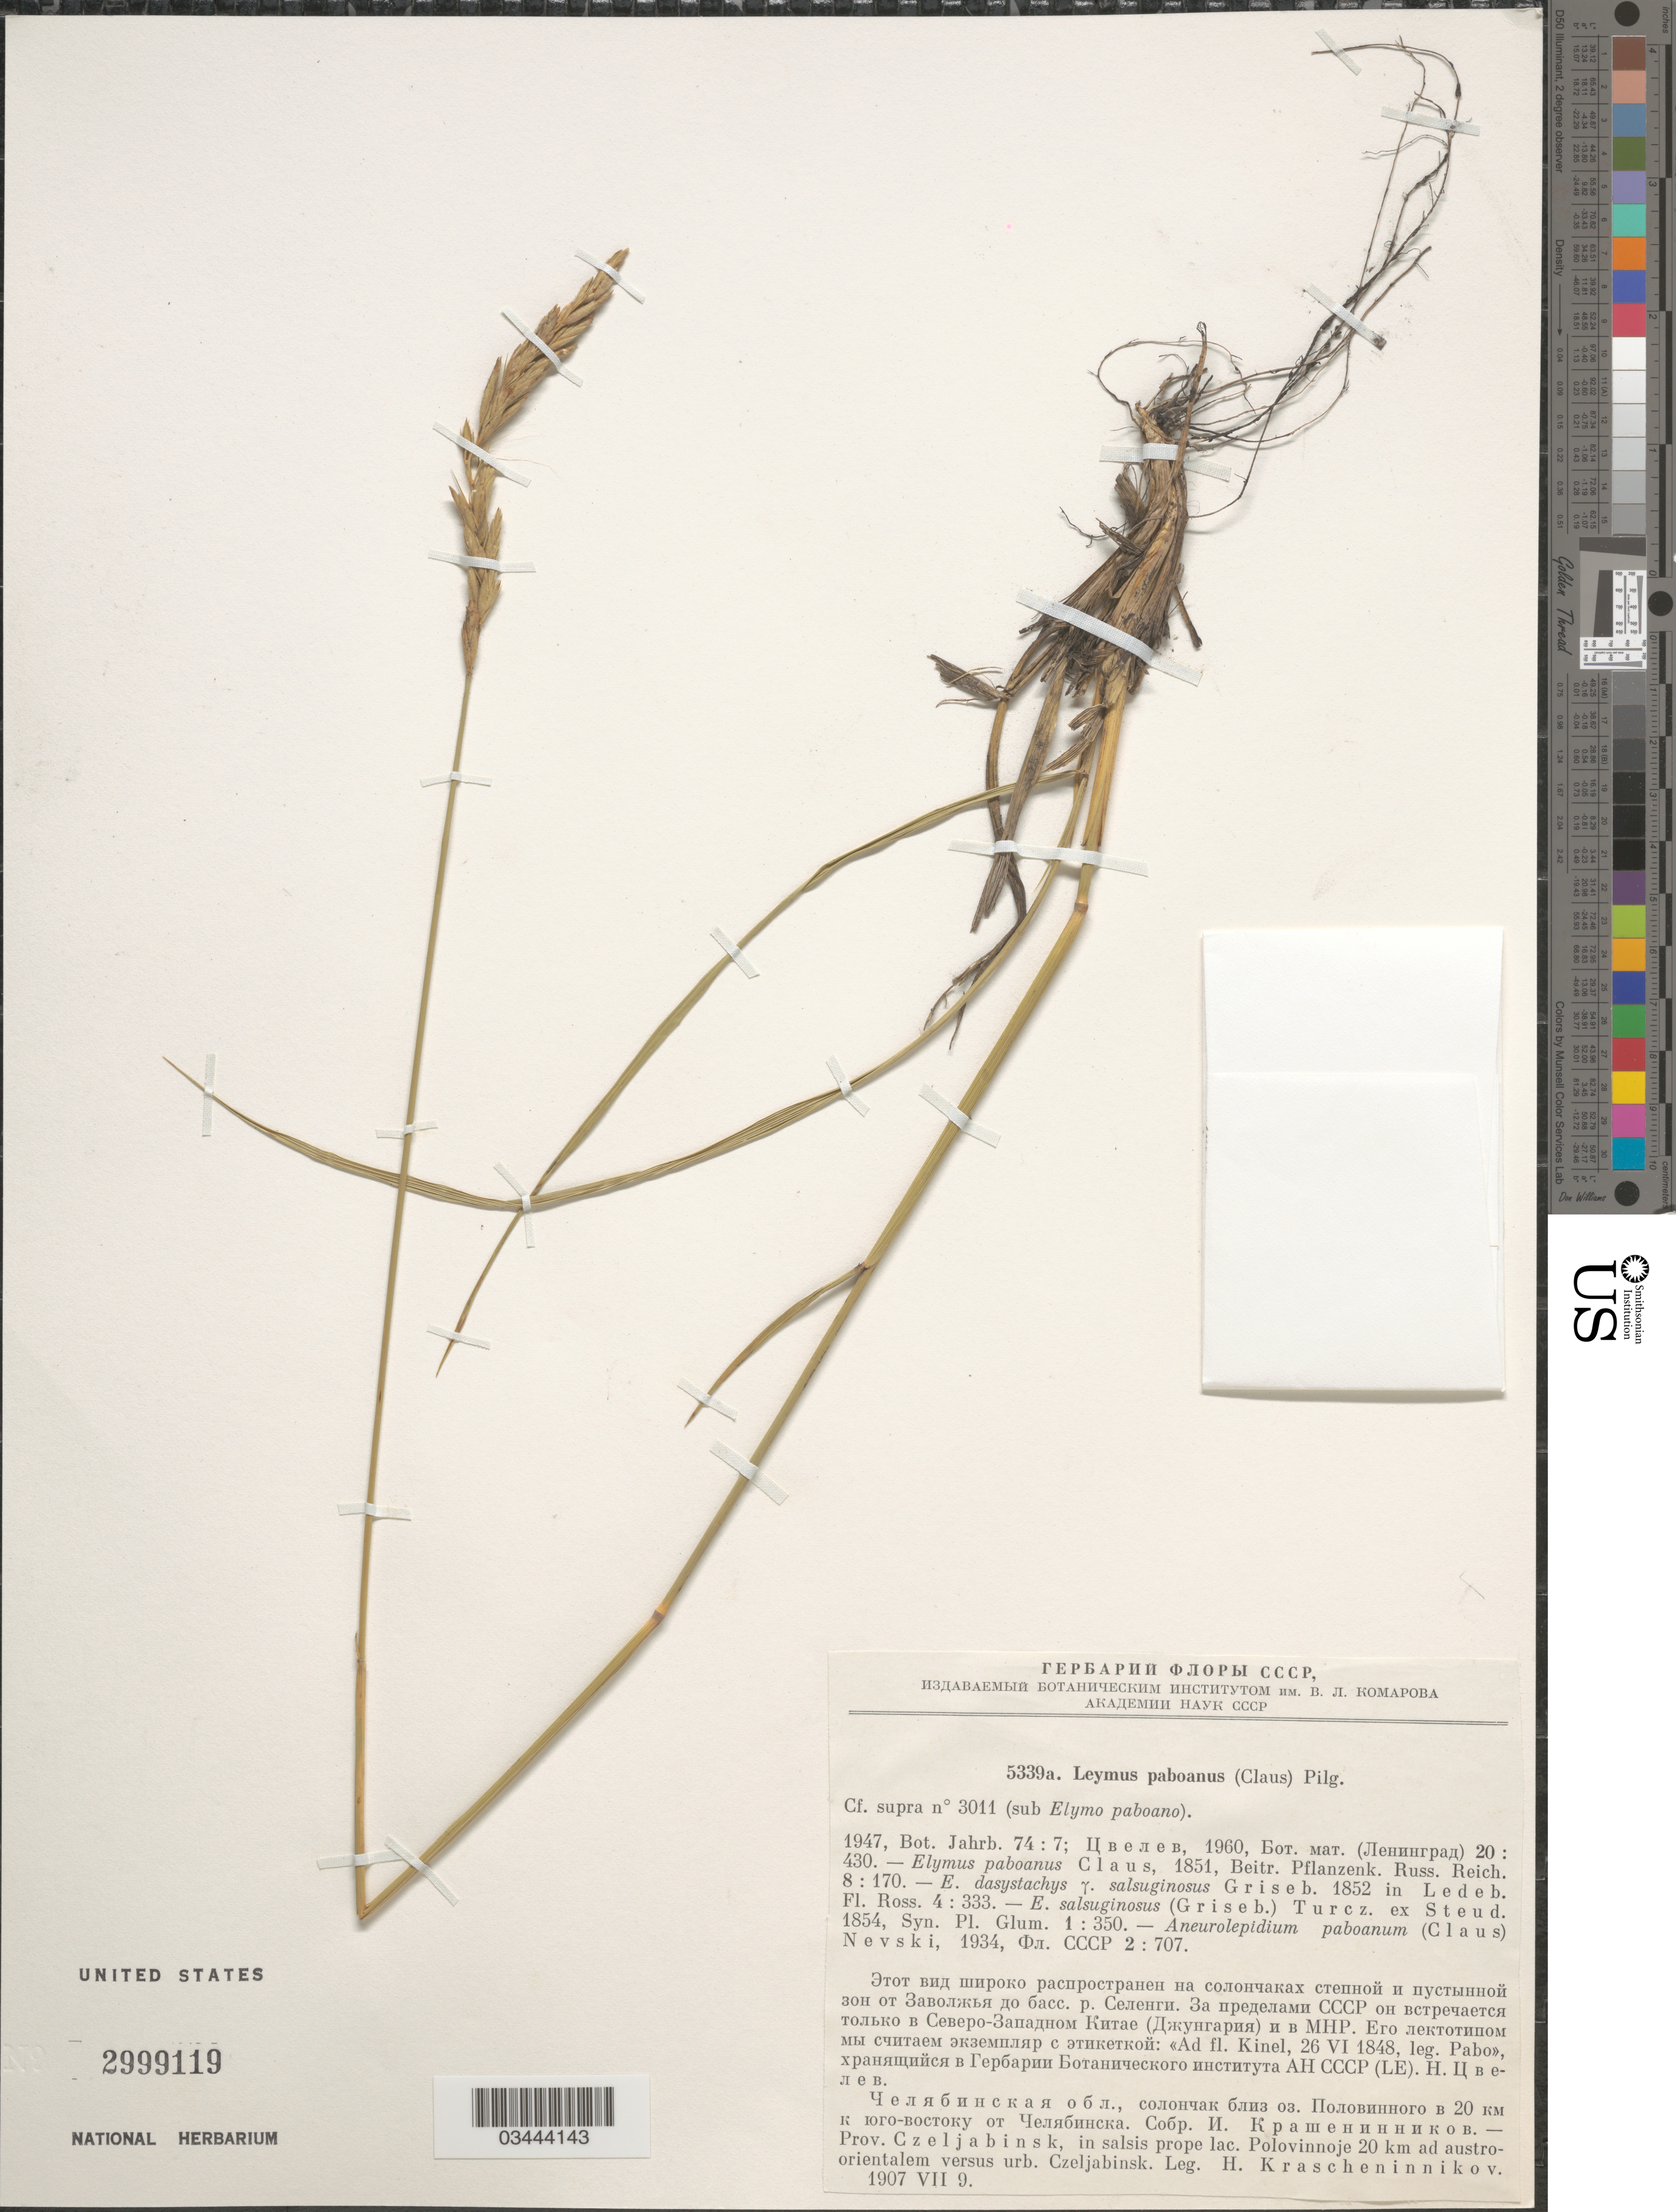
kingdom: Plantae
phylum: Tracheophyta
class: Liliopsida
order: Poales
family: Poaceae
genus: Leymus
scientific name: Leymus paboanus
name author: (Claus) Pilg.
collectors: H. Krascheninnikov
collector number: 5339a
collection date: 1907-07-09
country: Russian Federation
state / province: Chelyabinsk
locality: Prov. Czeljabinsk, in salsis prope lac.Polovinnoje 20 km ad austro-orientalem versus urb. Czeljabinsk.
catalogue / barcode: US 2999119